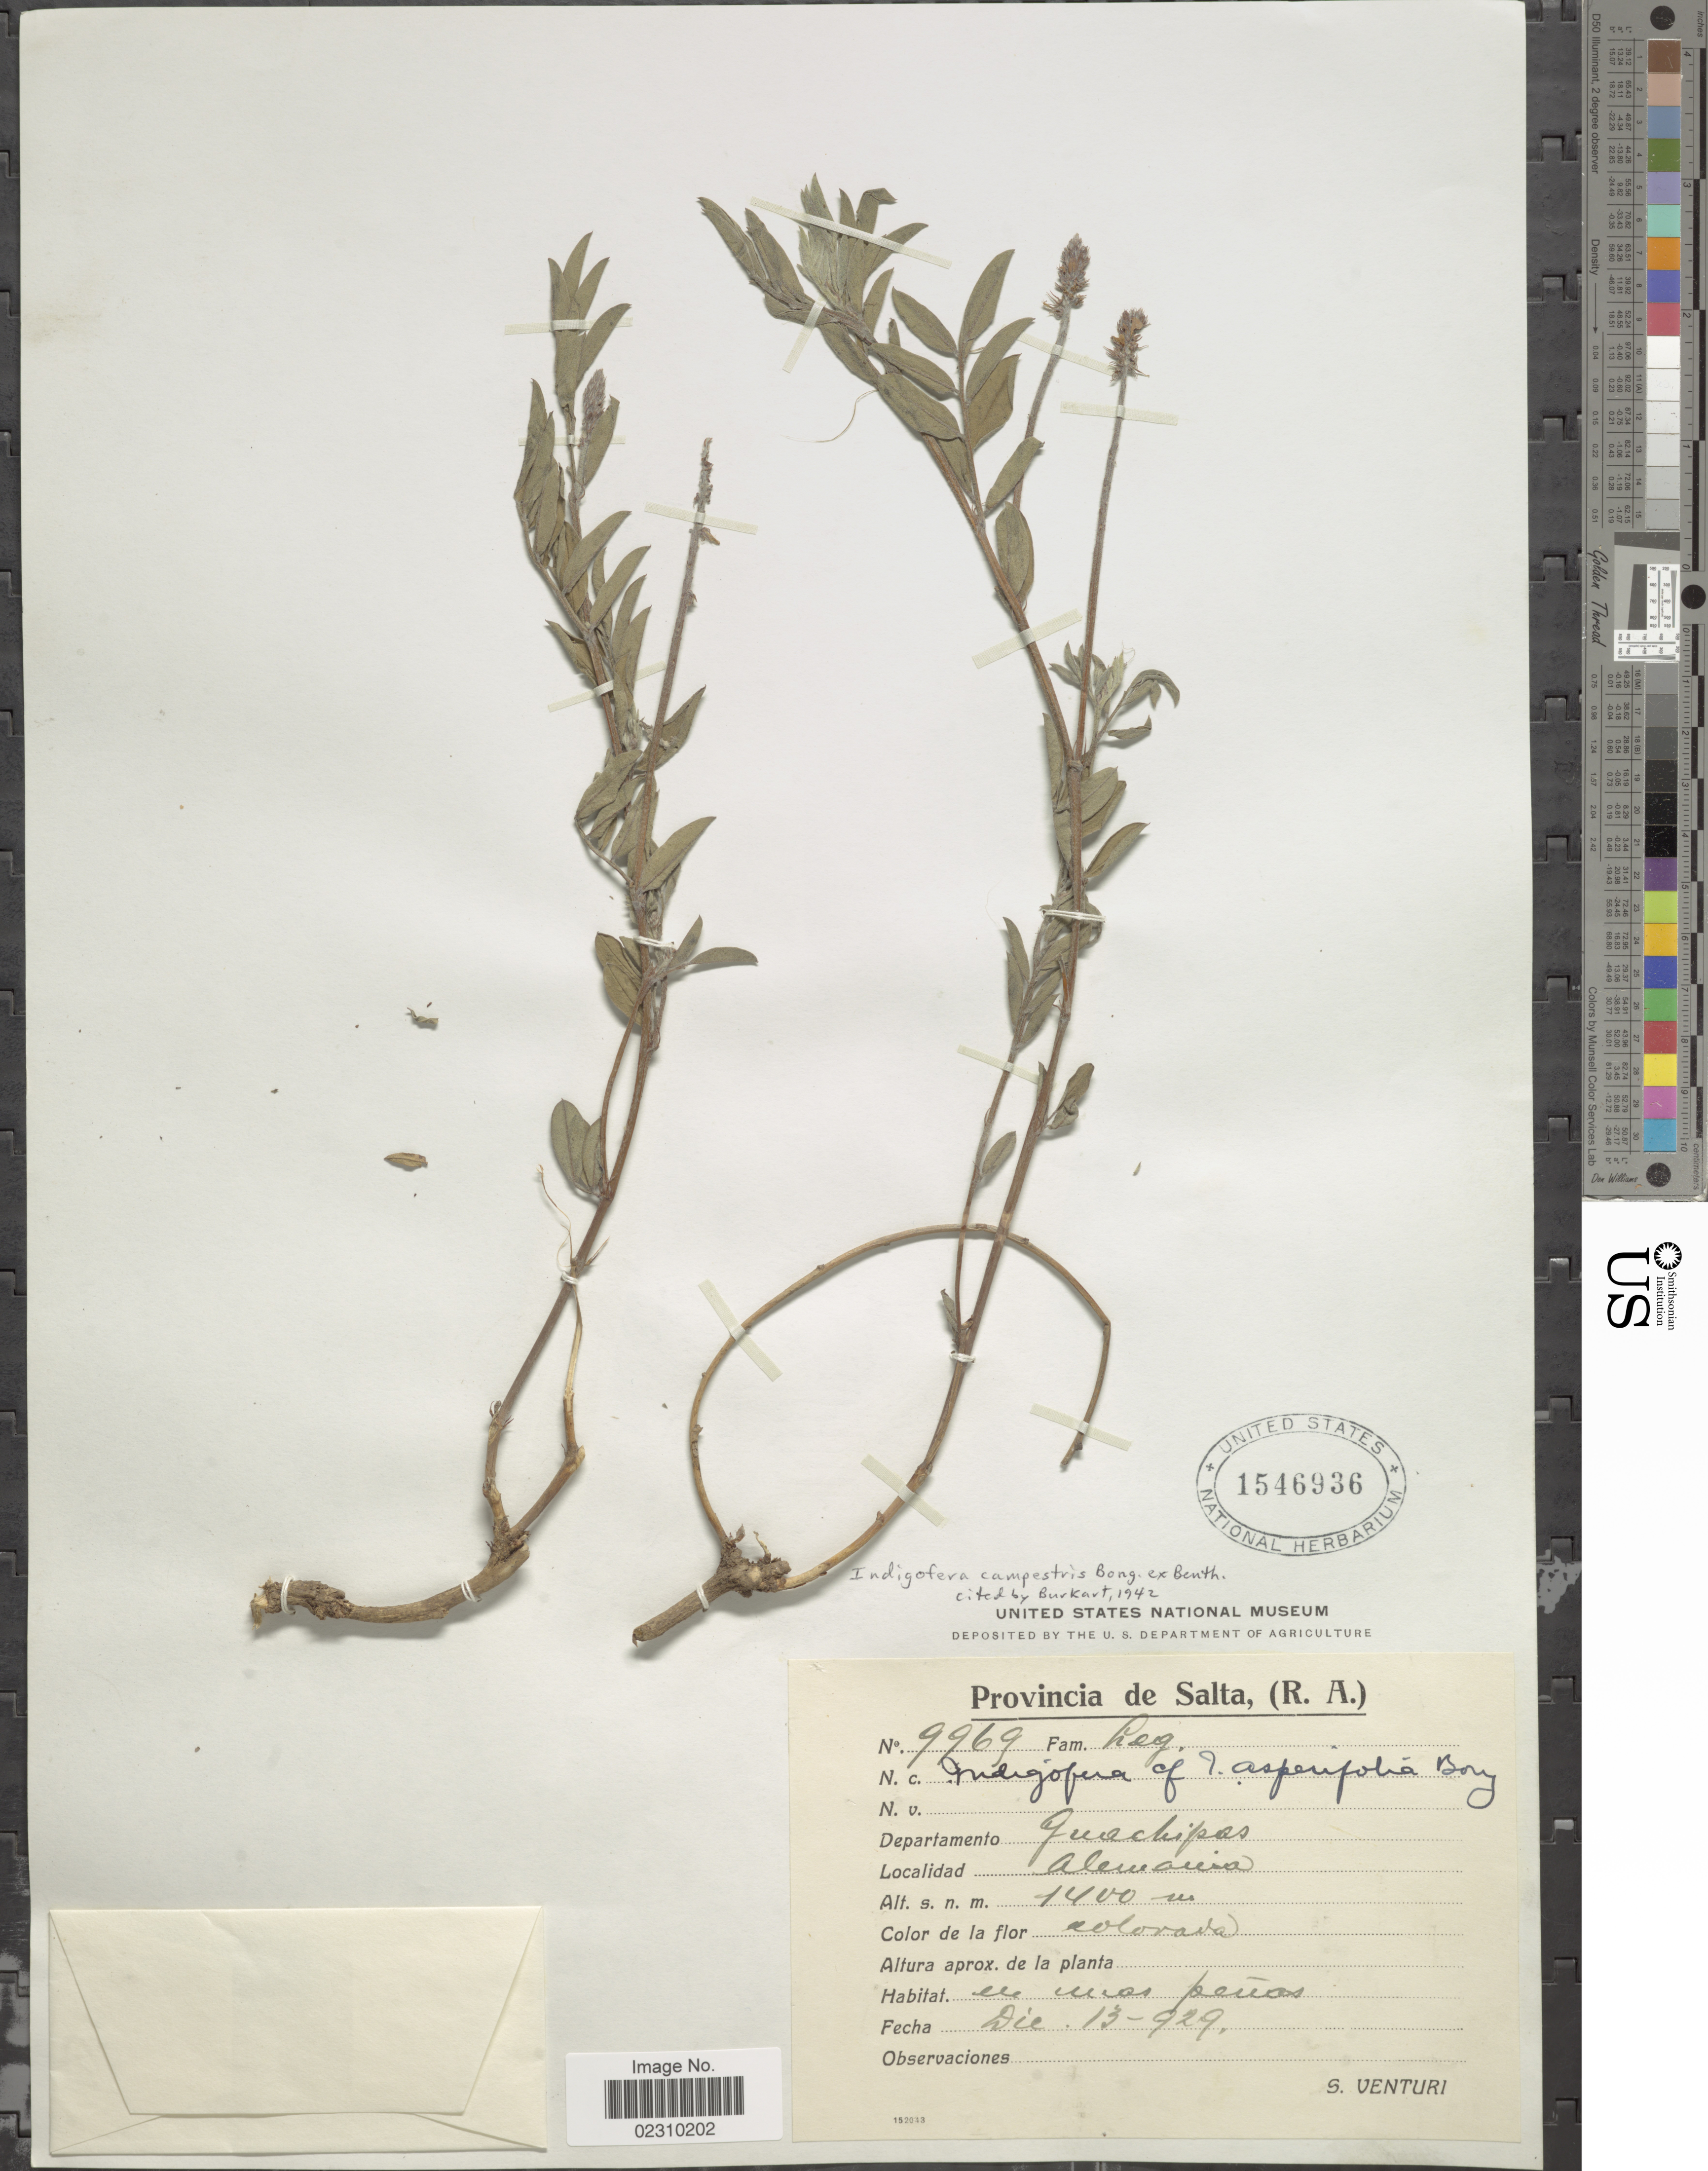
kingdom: Plantae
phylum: Tracheophyta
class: Magnoliopsida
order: Fabales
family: Fabaceae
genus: Indigofera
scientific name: Indigofera campestris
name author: Bong. ex Benth. in Mart.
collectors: S. Venturi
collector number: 9969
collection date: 1929-12-13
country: Argentina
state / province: Salta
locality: Provincia de Salta (R.A.), Departamento Guachipas, Alemania.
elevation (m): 1400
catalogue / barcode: US 1546936